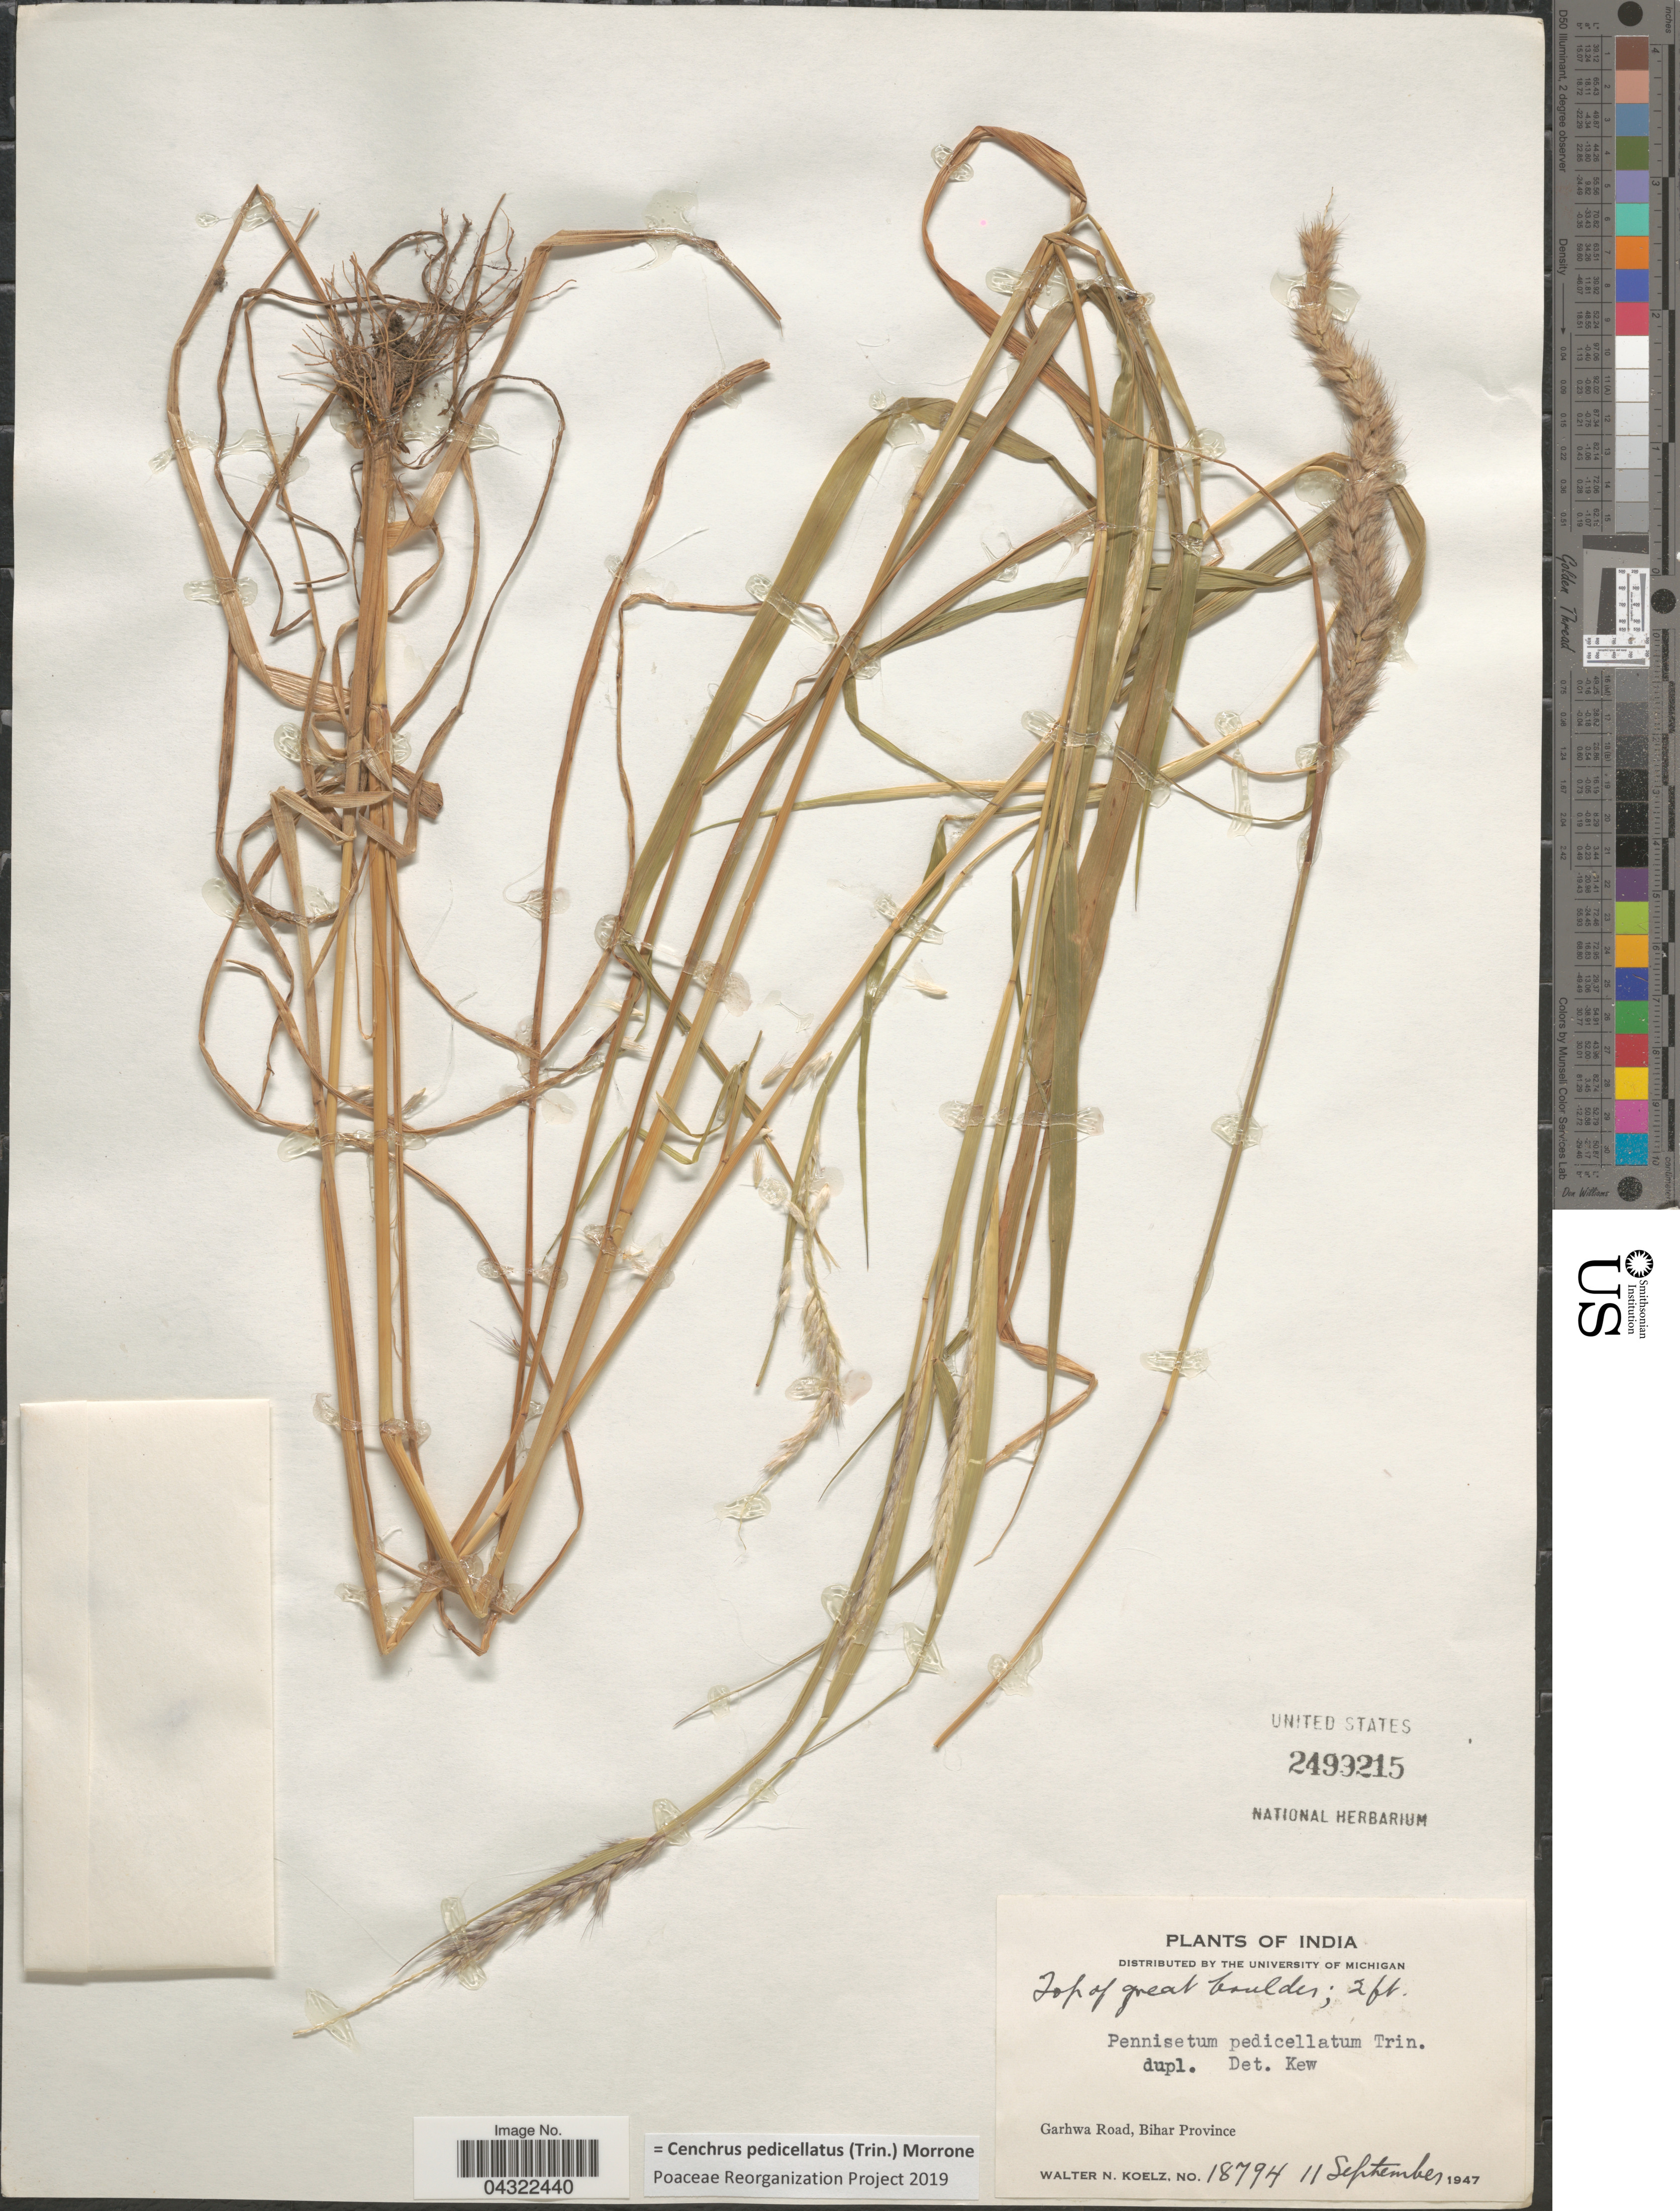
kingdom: Plantae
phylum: Tracheophyta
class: Liliopsida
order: Poales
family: Poaceae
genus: Cenchrus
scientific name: Cenchrus pedicellatus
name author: (Trin.) Morrone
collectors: W. N. Koelz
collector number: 18794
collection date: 1947-09-11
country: India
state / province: Bihar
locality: Garhwa Road.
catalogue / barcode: US 2499215